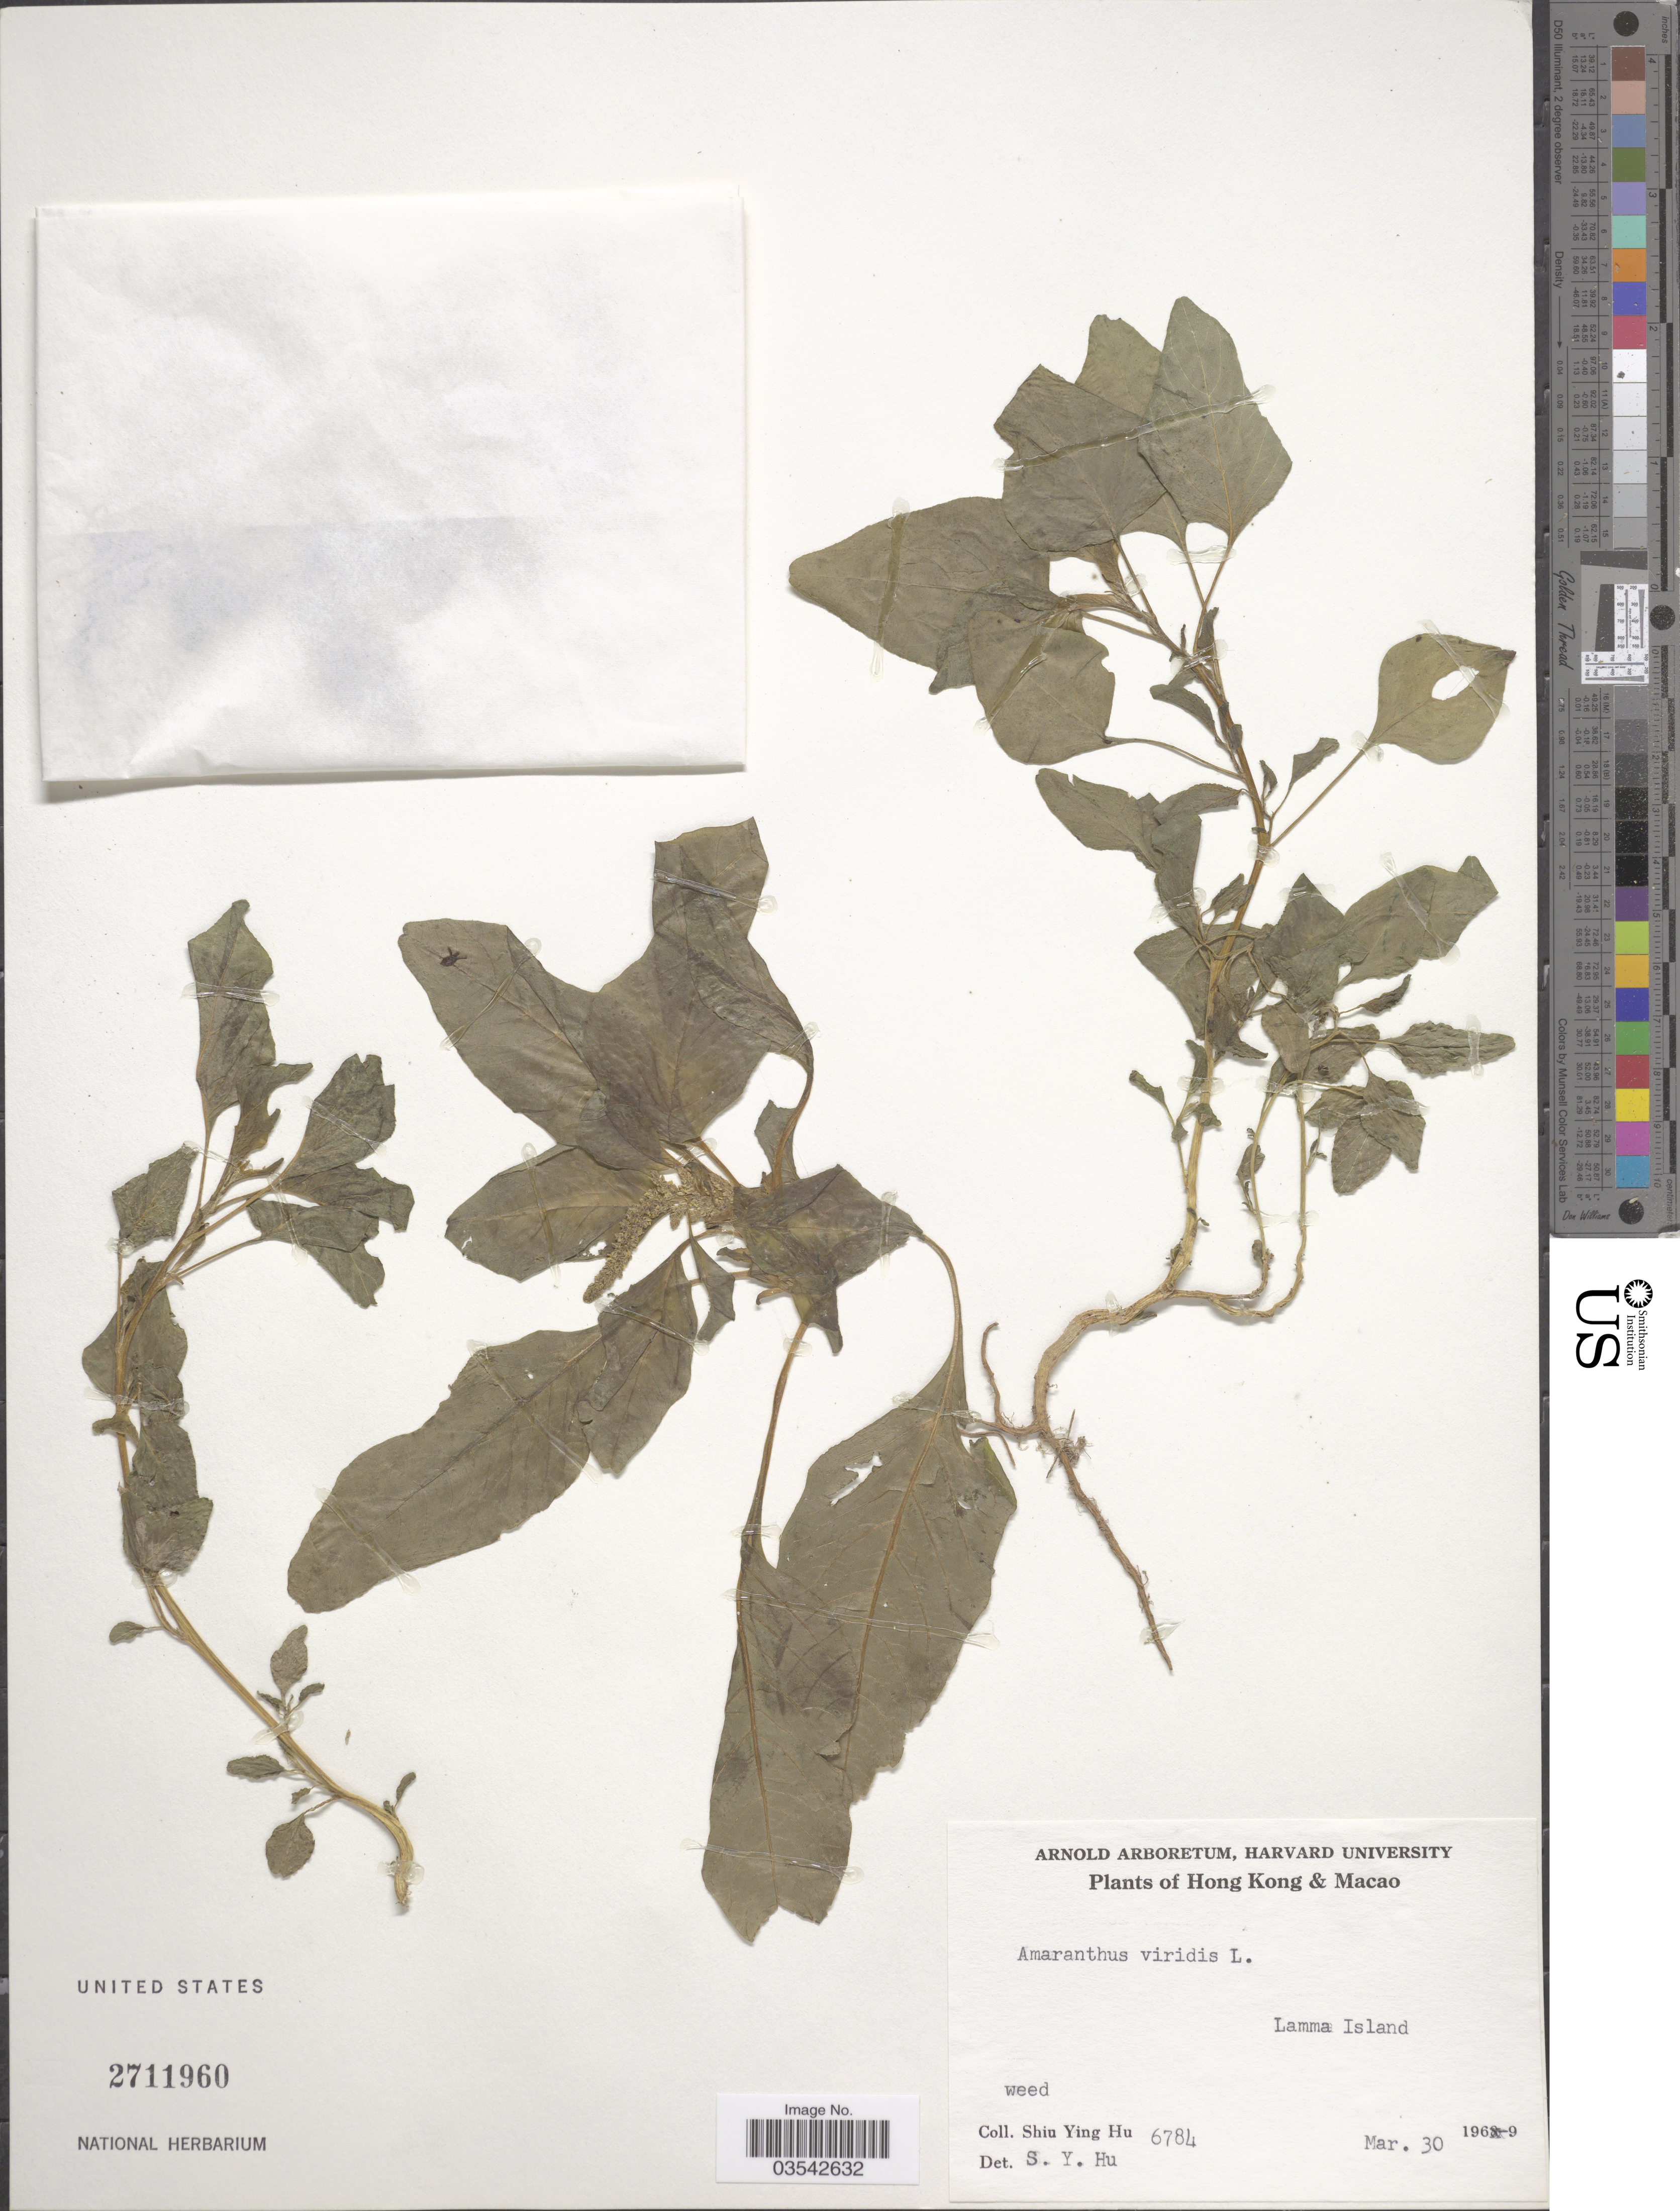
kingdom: Plantae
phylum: Tracheophyta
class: Magnoliopsida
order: Caryophyllales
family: Amaranthaceae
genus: Amaranthus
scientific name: Amaranthus viridis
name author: L.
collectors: S. Y. Hu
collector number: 6784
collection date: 1969-03-30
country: China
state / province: Hong Kong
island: Lamma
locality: Hong Kong & Macao. Lamma Island.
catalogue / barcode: US 2711960